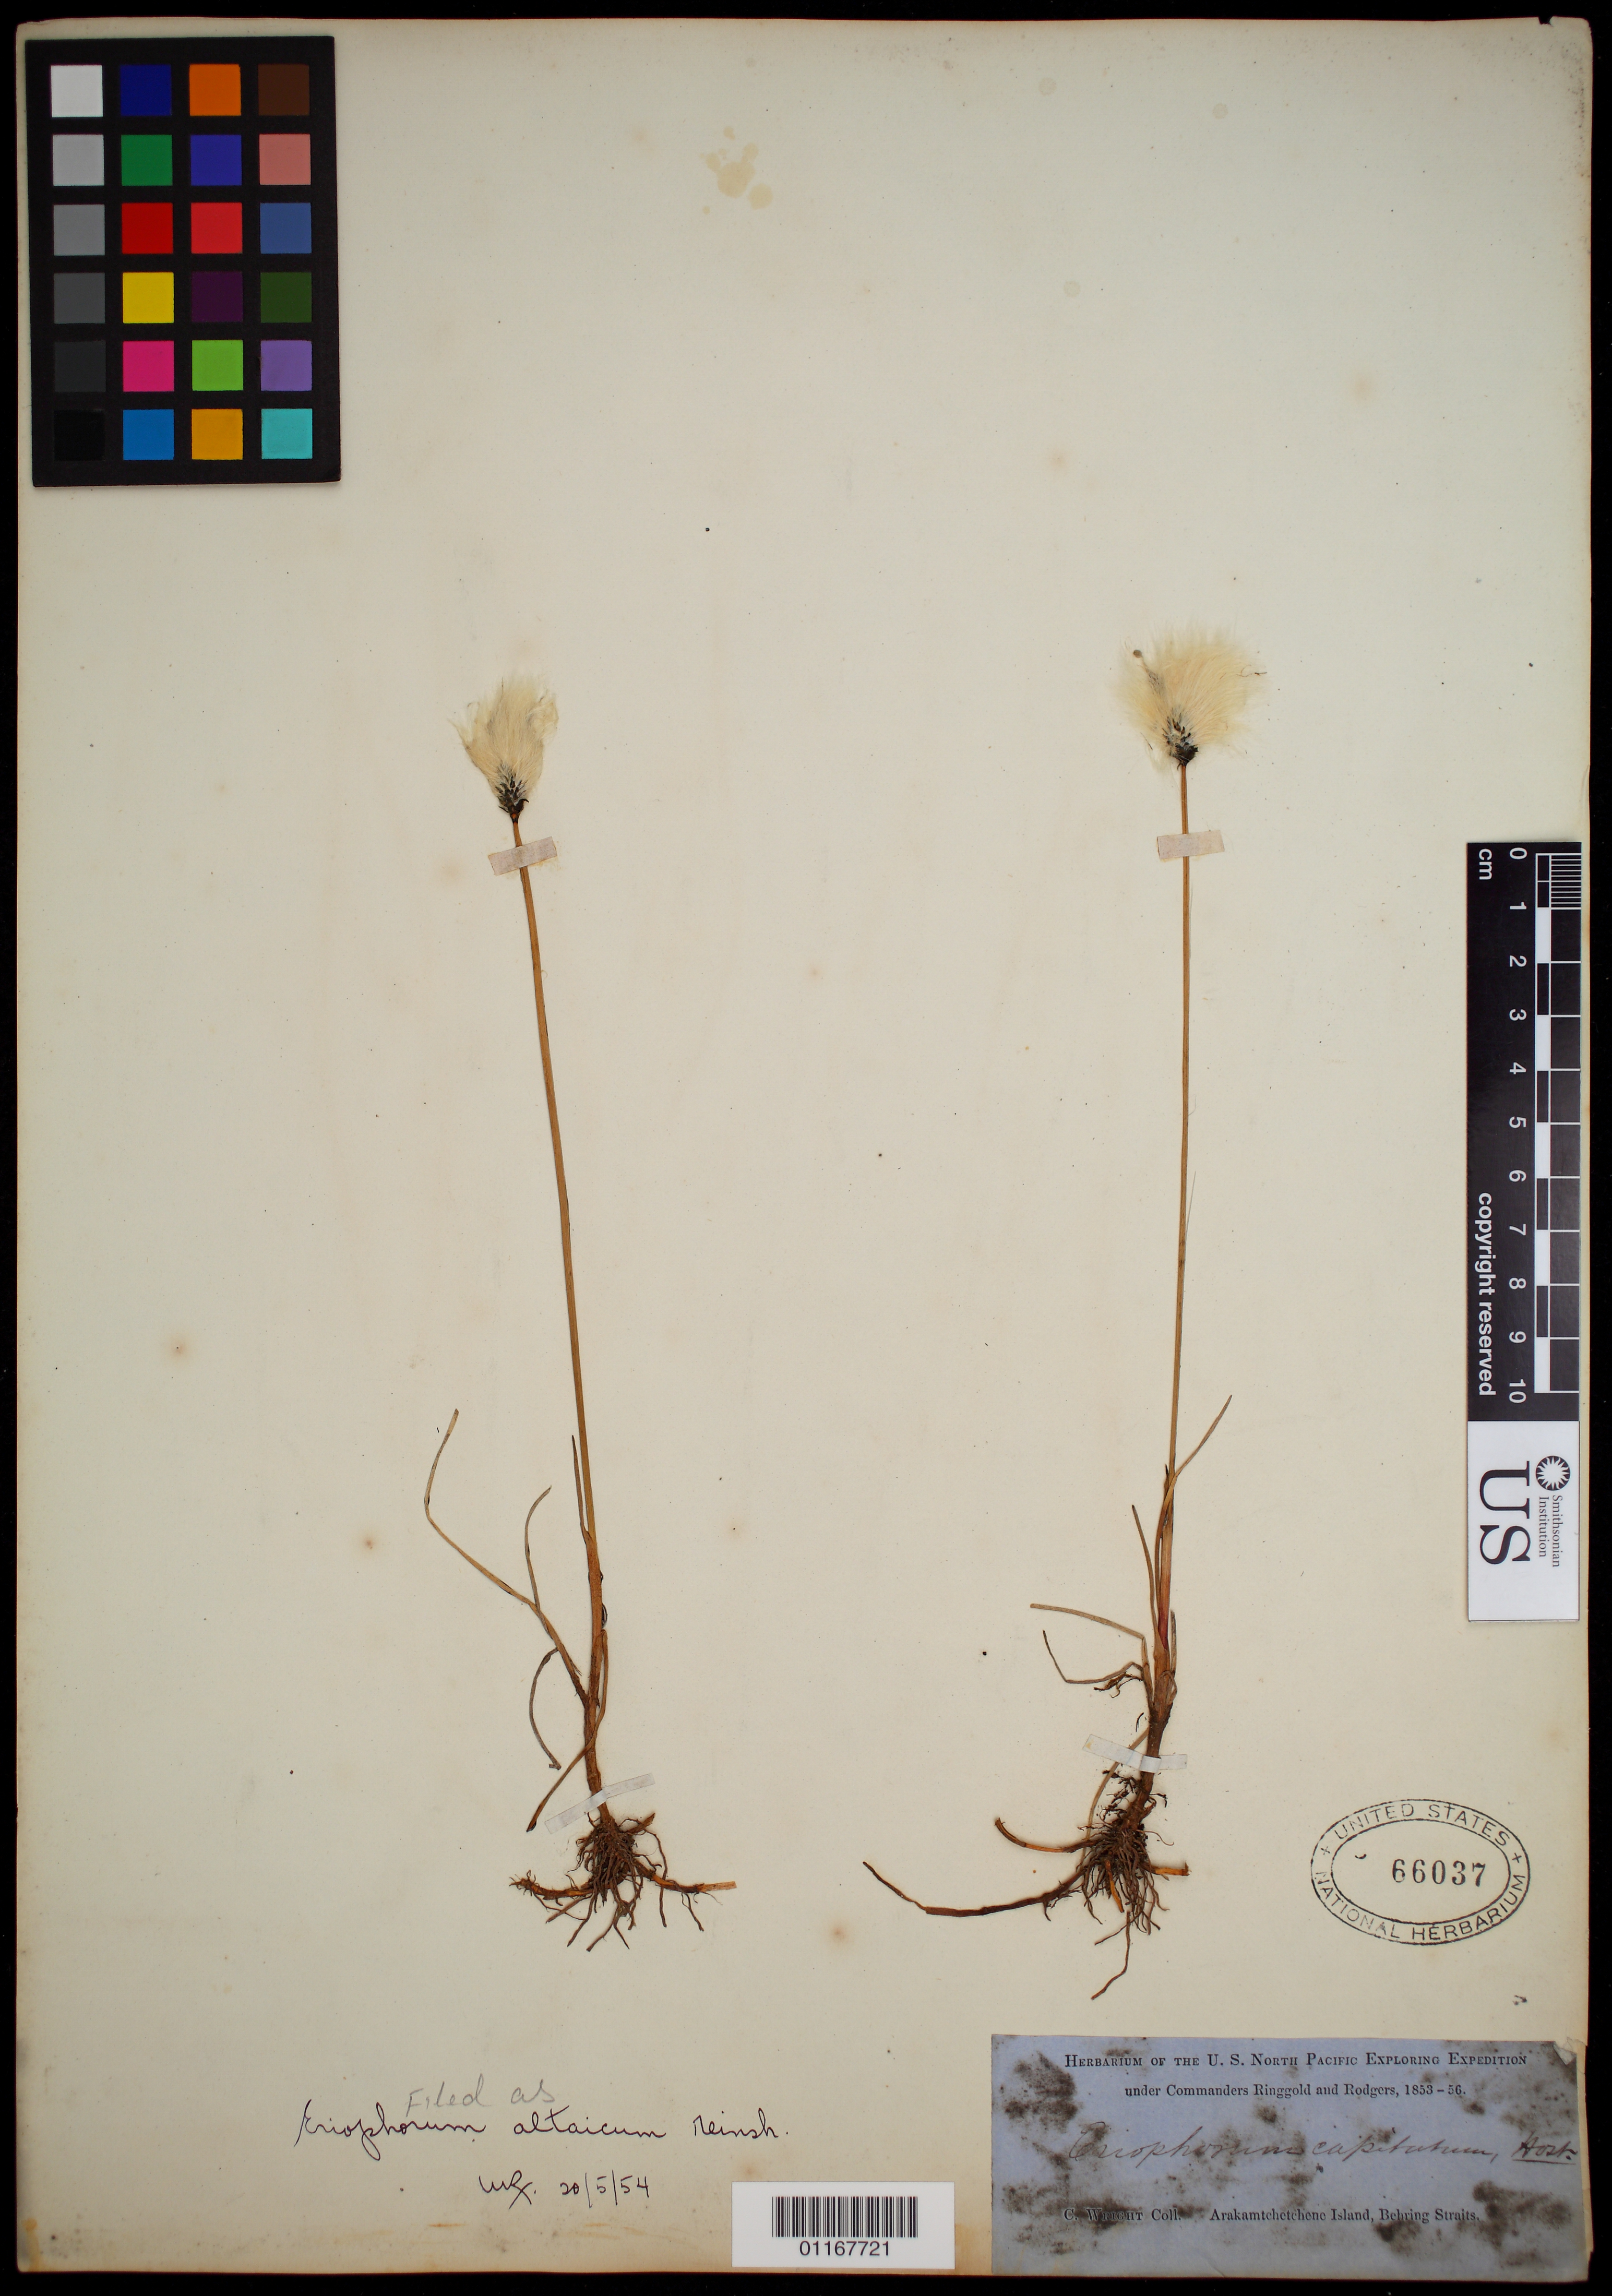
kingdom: Plantae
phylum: Tracheophyta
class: Liliopsida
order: Poales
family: Cyperaceae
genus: Eriophorum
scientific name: Eriophorum altaicum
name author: Meinsh.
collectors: C. Wright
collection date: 1853/1856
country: Russian Federation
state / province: Chukotka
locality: Arakamtchetchene I. Bering's Straits.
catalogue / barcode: US 66037